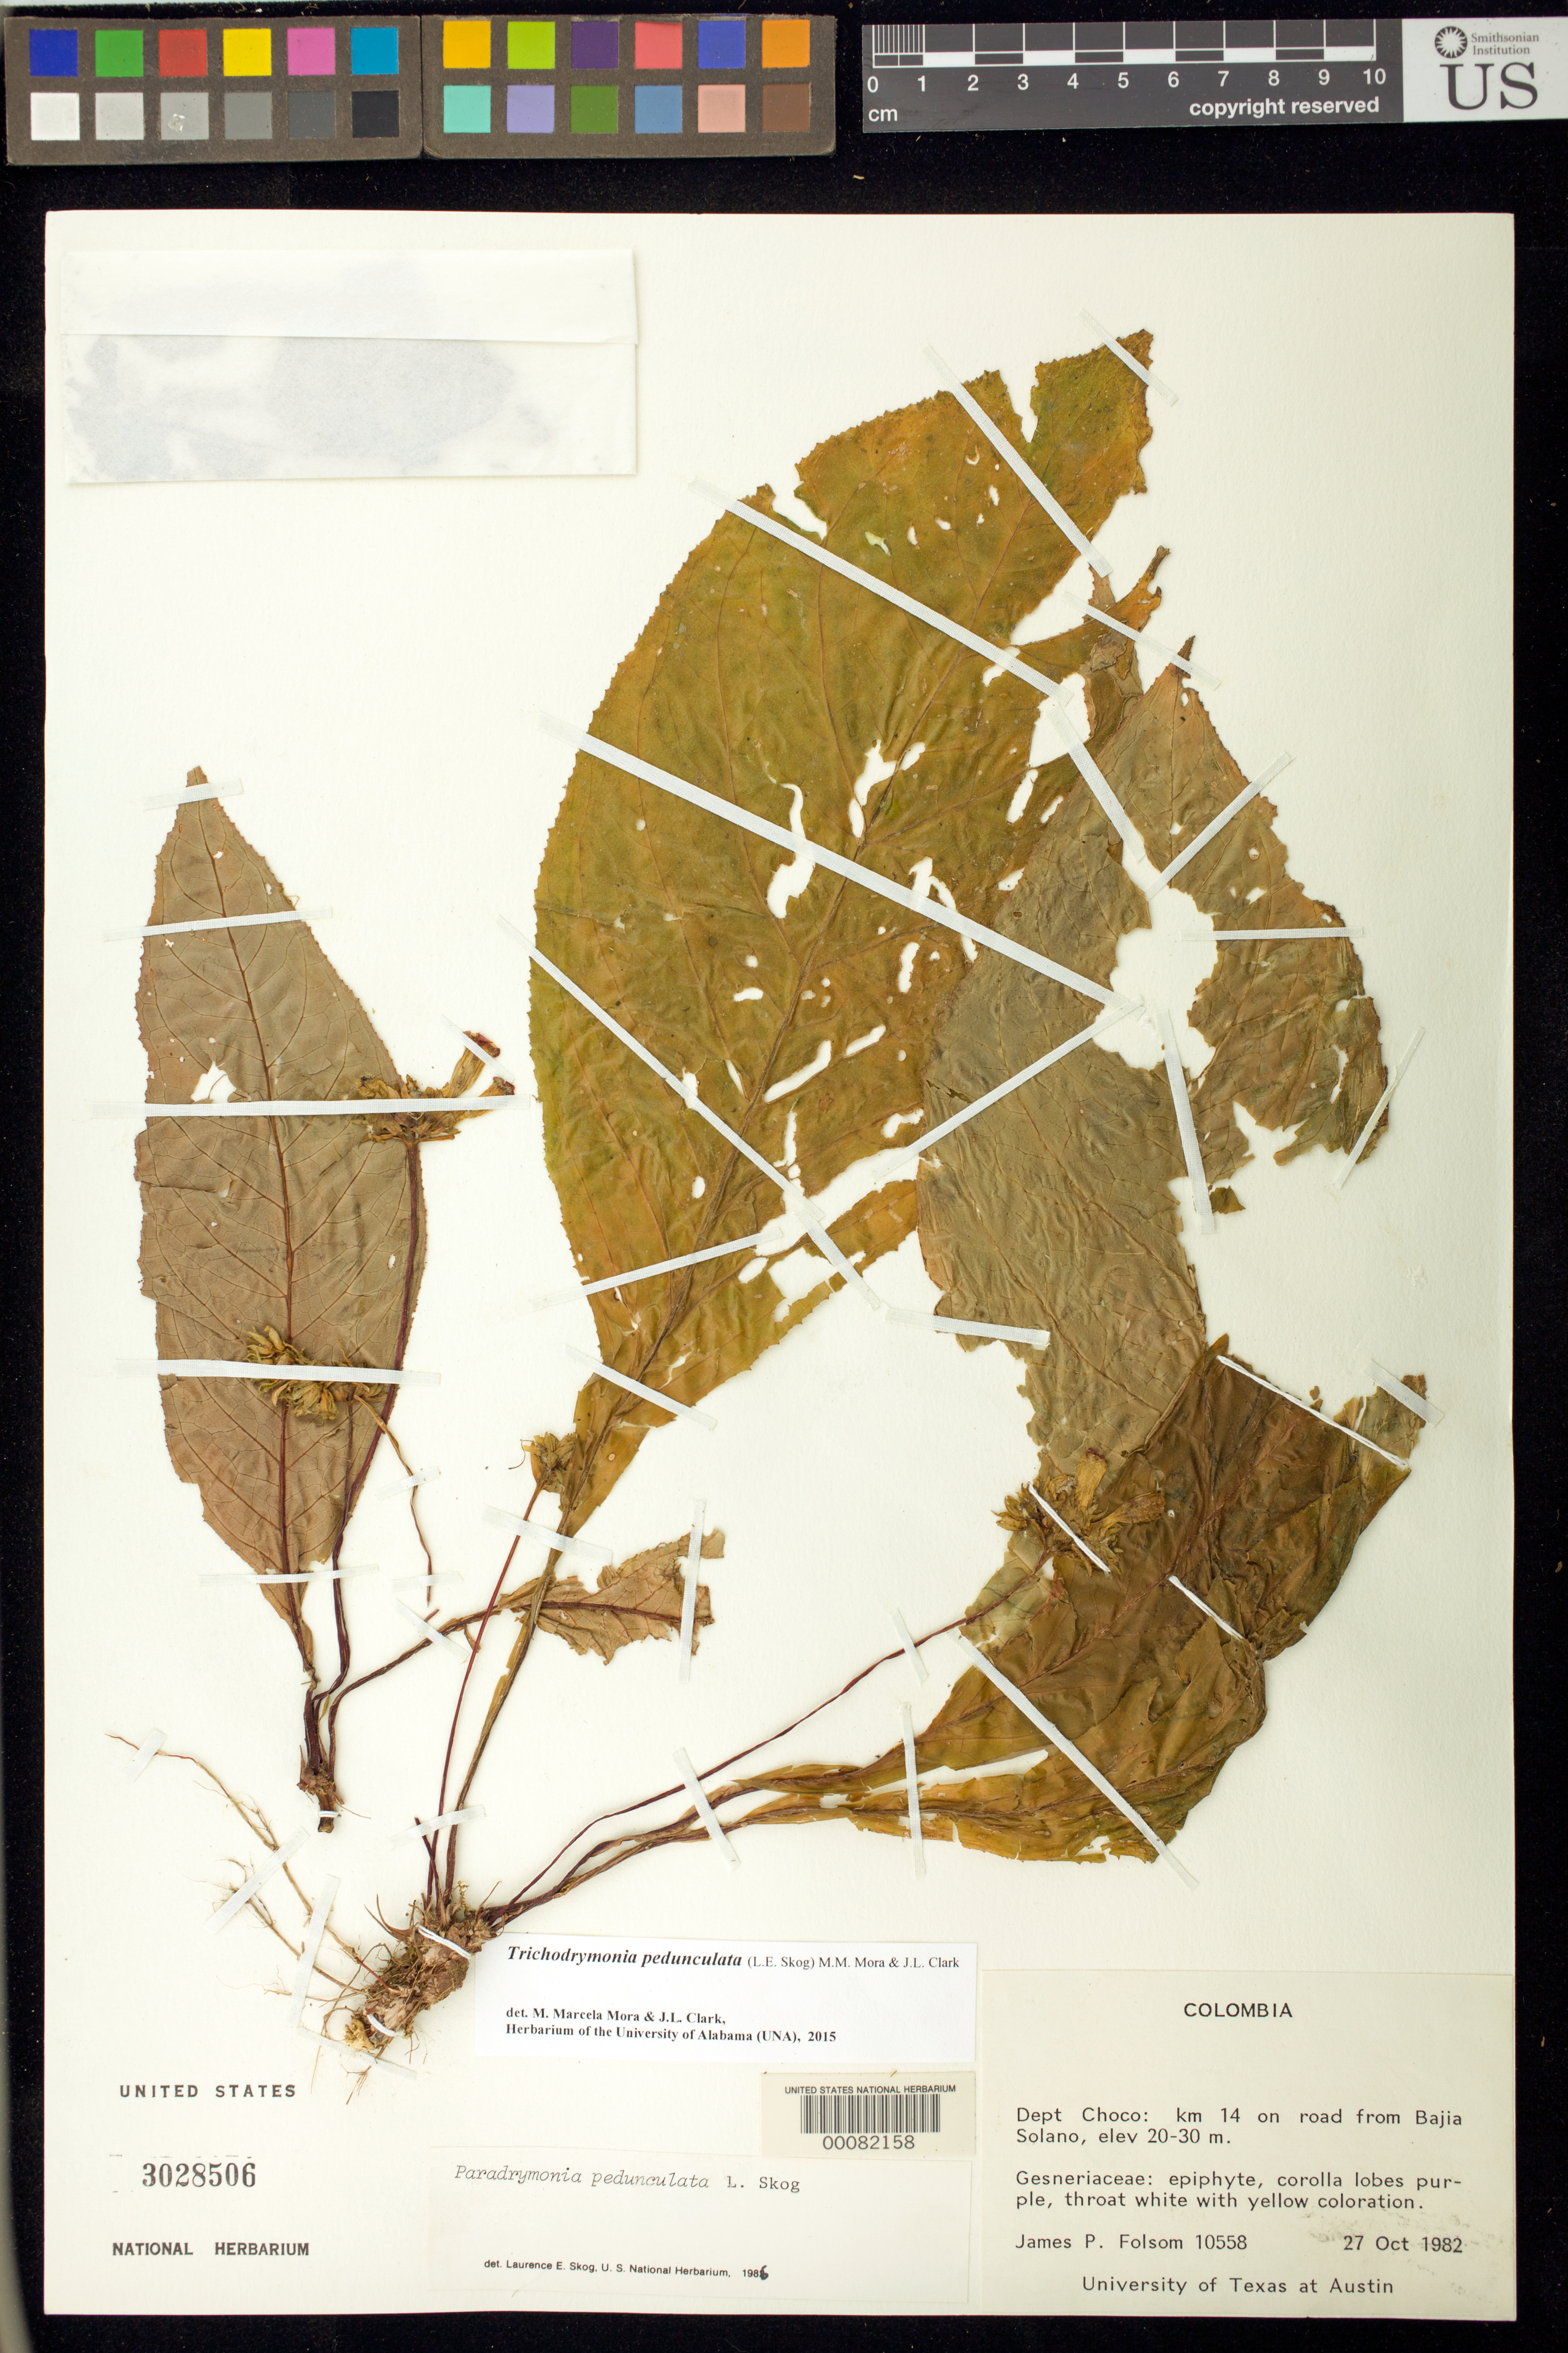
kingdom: Plantae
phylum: Tracheophyta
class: Magnoliopsida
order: Lamiales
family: Gesneriaceae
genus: Trichodrymonia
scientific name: Trichodrymonia pedunculata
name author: (L.E. Skog) M.M. Mora & J.L. Clark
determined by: Mora, M. M.; Clark, J. L.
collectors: J. P. Folsom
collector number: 10558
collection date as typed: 27 Oct 1982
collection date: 1982-10-27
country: Colombia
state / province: Chocó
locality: Km 14 on road from Bajia Solano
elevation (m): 20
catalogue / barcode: US 3028506